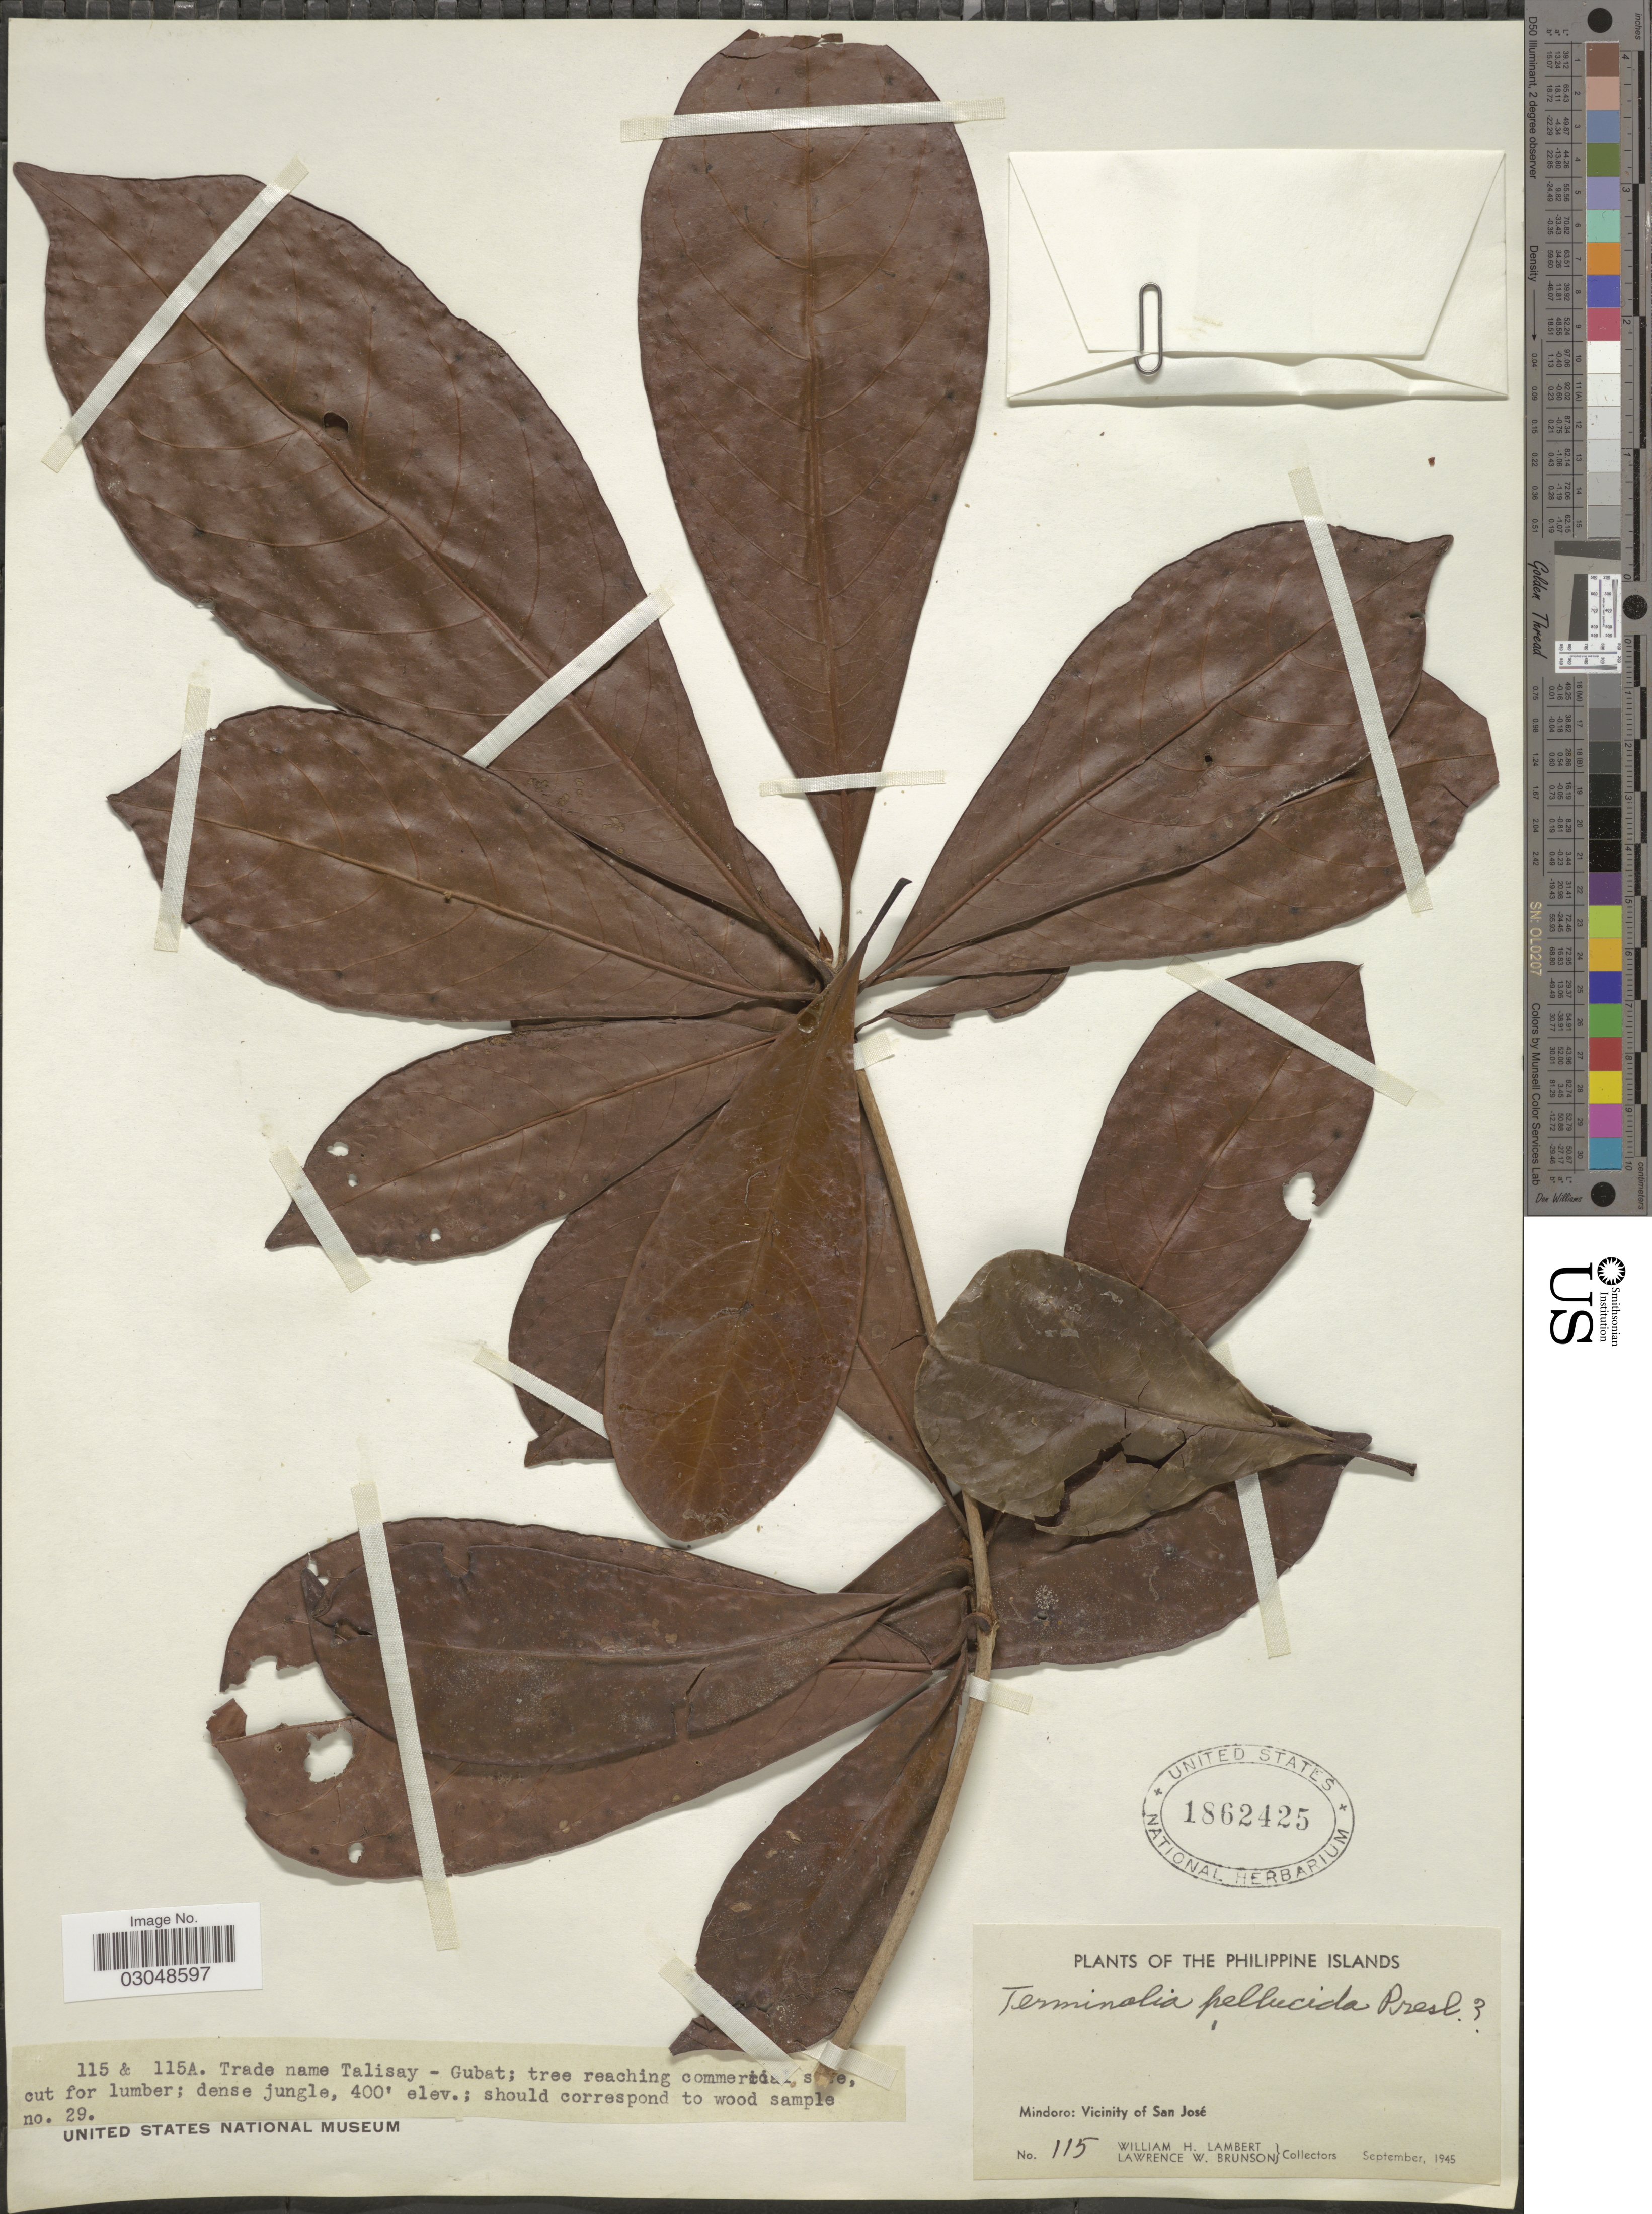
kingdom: Plantae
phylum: Tracheophyta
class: Magnoliopsida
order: Myrtales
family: Combretaceae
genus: Terminalia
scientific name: Terminalia pellucida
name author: C. Presl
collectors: W. Lambert & L. Brunson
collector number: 115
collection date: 1945-09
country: Philippines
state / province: Mimaropa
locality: The Philippine Islands, Vicinity of San José. Mindoro.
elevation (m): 122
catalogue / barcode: US 1862425